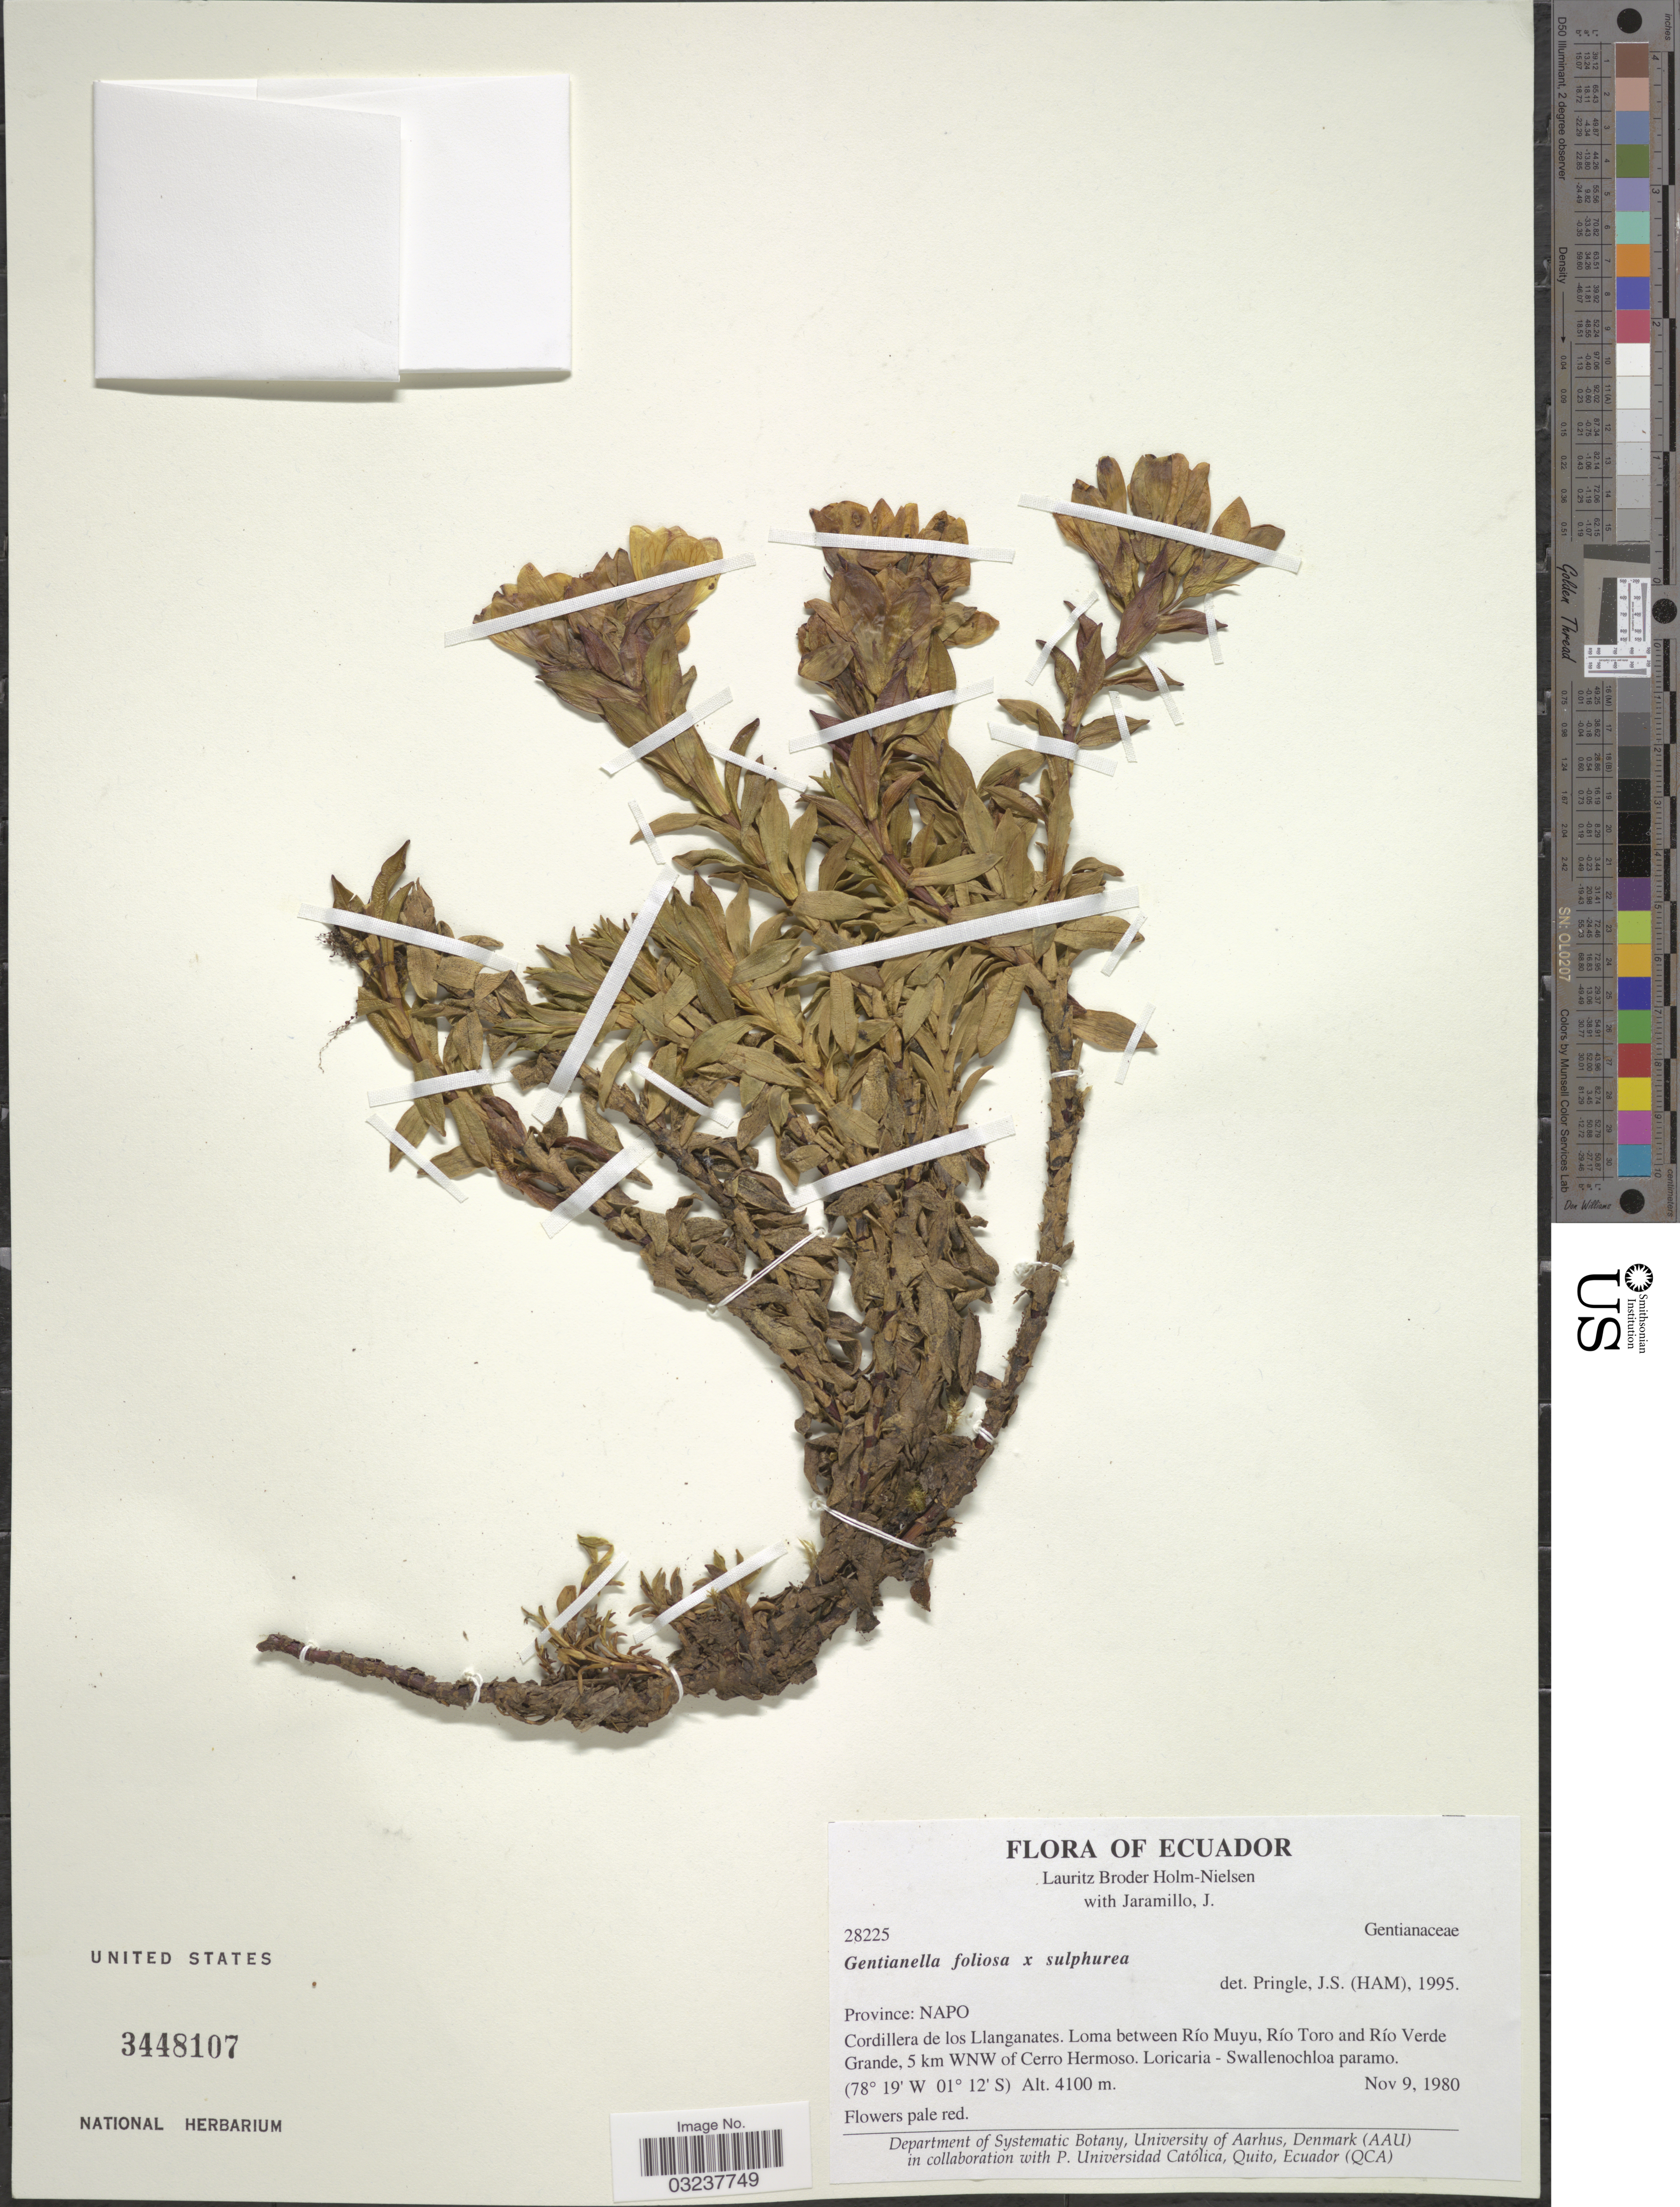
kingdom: Plantae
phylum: Tracheophyta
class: Magnoliopsida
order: Gentianales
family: Gentianaceae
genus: Gentianella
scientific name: Gentianella foliosa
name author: (Kunth) Fabris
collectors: L. B. Holm-Nielsen & J. Jaramillo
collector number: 28225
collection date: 1980-11-09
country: Ecuador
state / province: Napo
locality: Cordillera de los Llanganates. Loma between Río Topo and Río Verde Grande, 5 km WNW of Cerro Hermoso.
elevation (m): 4100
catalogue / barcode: US 3448107